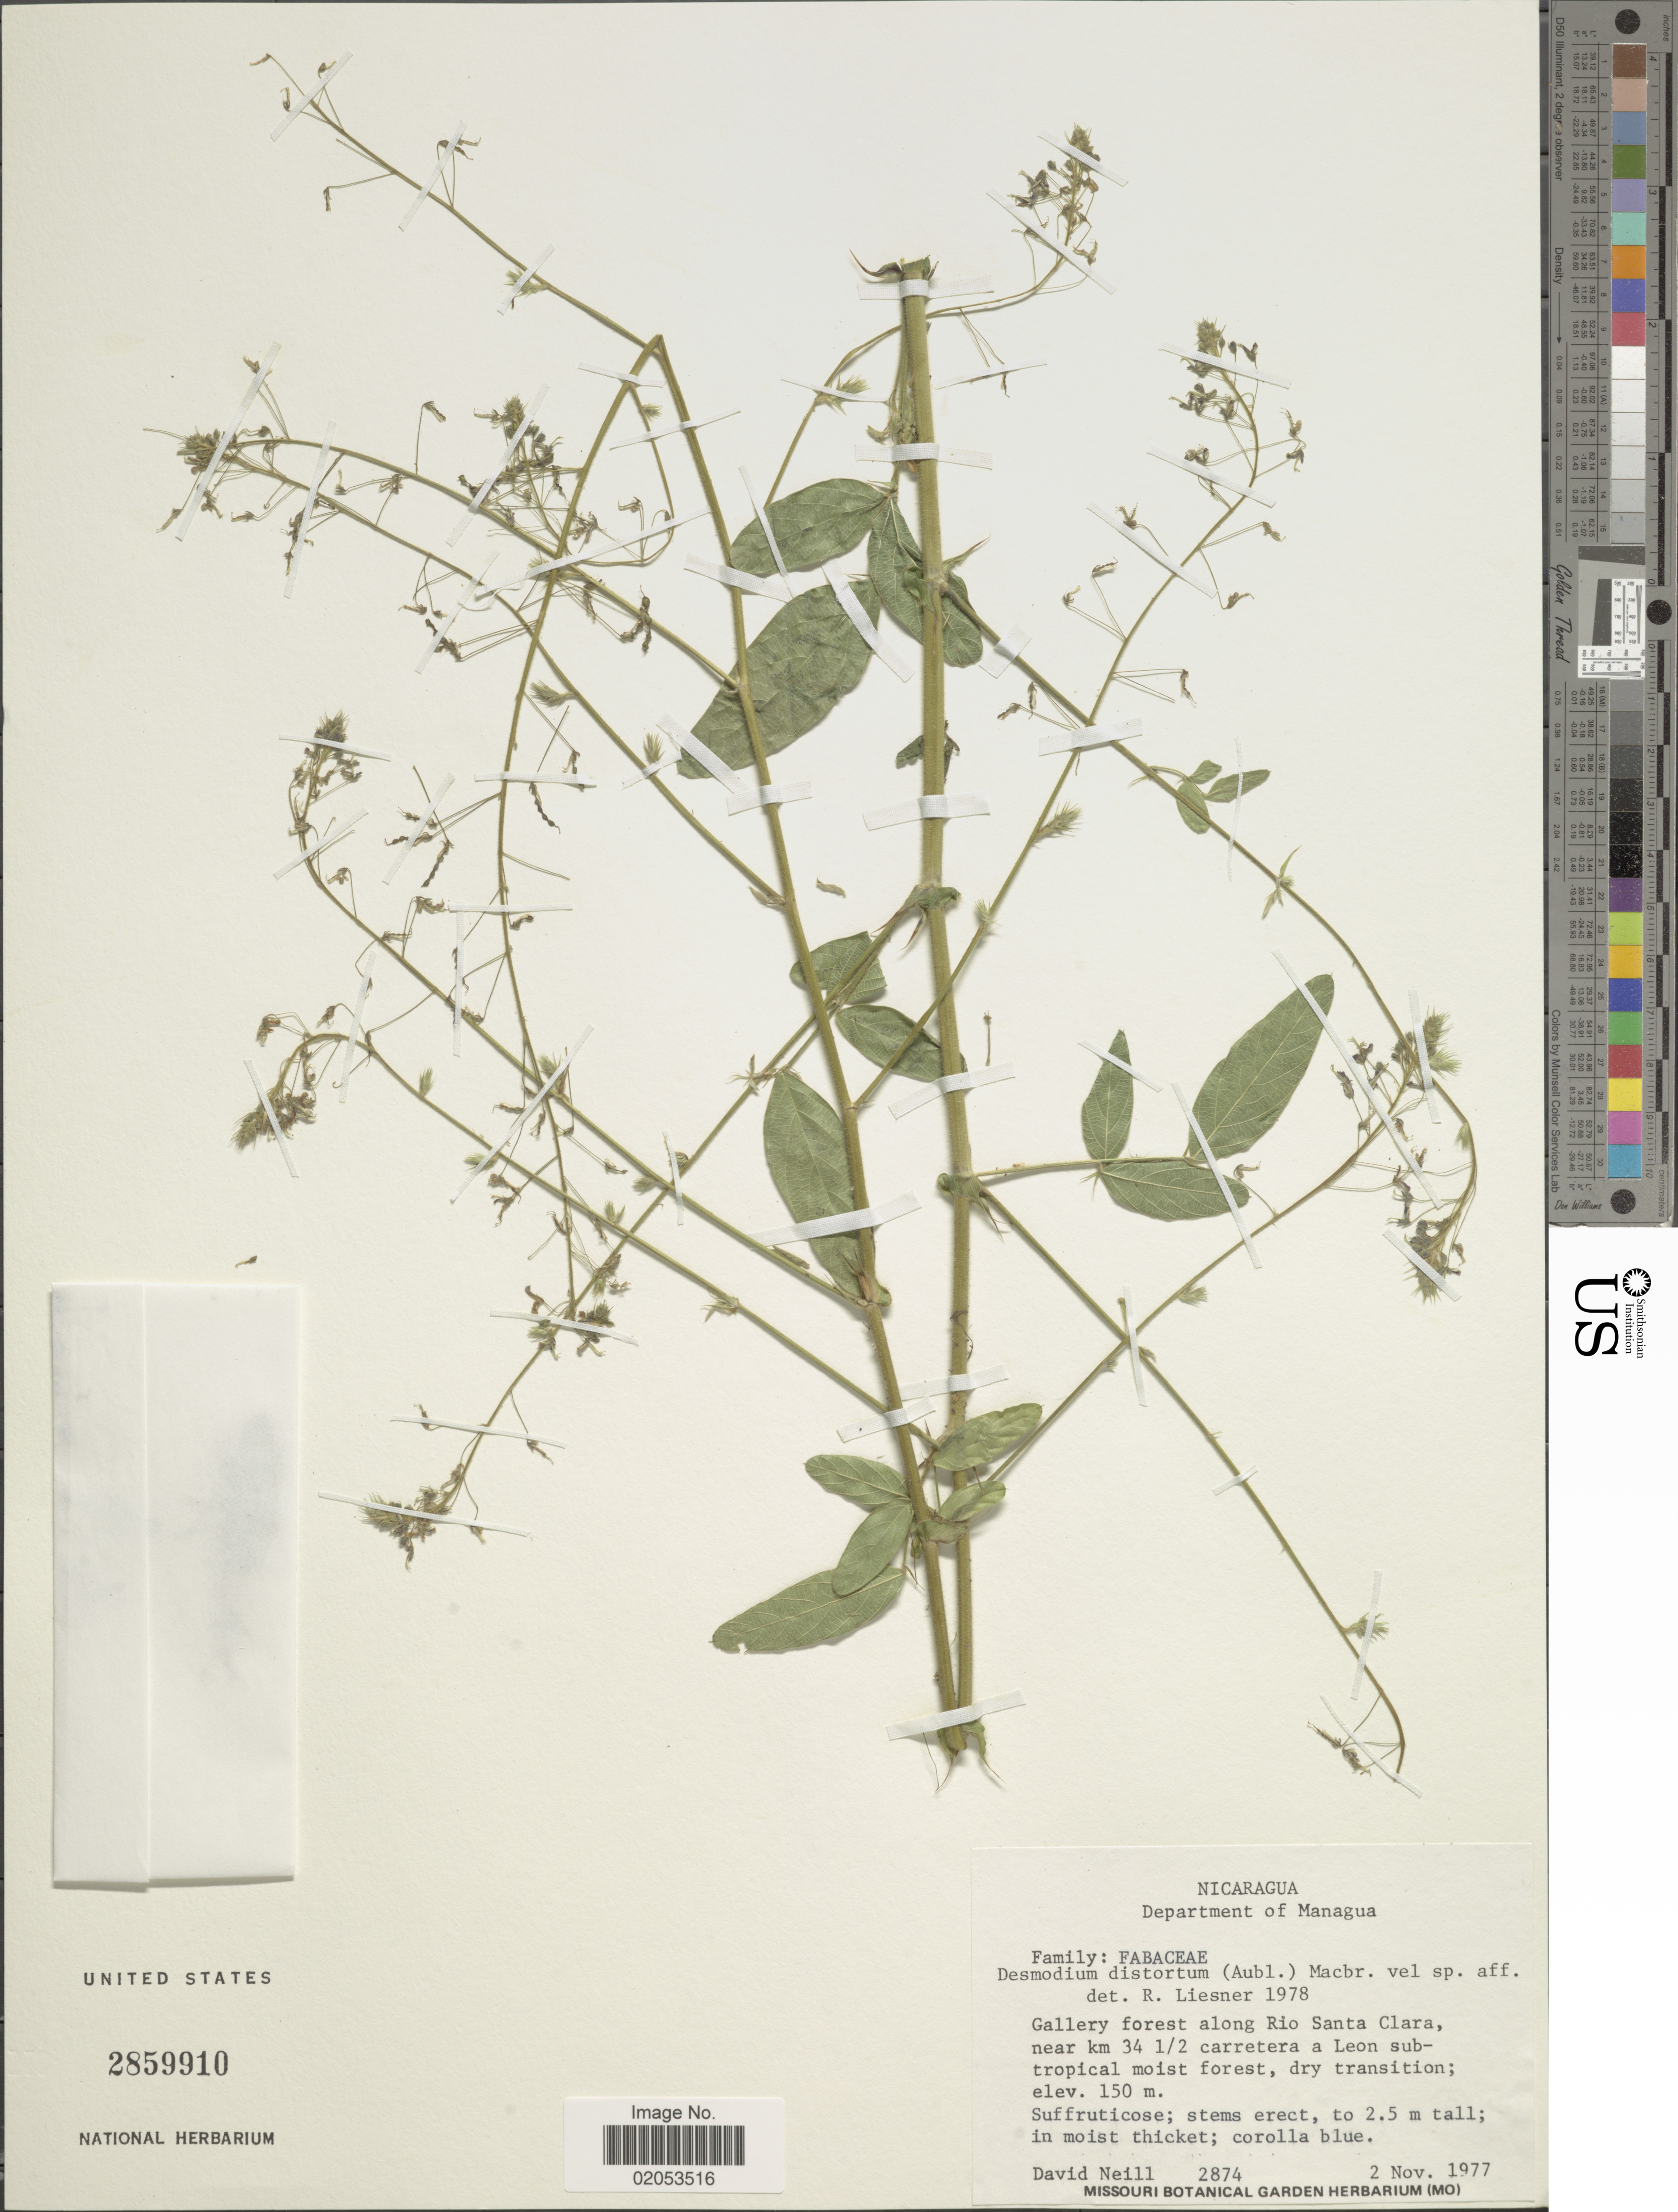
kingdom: Plantae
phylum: Tracheophyta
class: Magnoliopsida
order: Fabales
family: Fabaceae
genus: Desmodium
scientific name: Desmodium distortum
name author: (Aubl.) J.F. Macbr.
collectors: D. Neill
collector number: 2874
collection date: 1977-11-02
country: Nicaragua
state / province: Managua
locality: Department of Managua, gallery forest along Rio Santa Clar, near km 34 1/2 carretera a Leon subtropical moist forest, dry transition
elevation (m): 150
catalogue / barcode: US 2859910